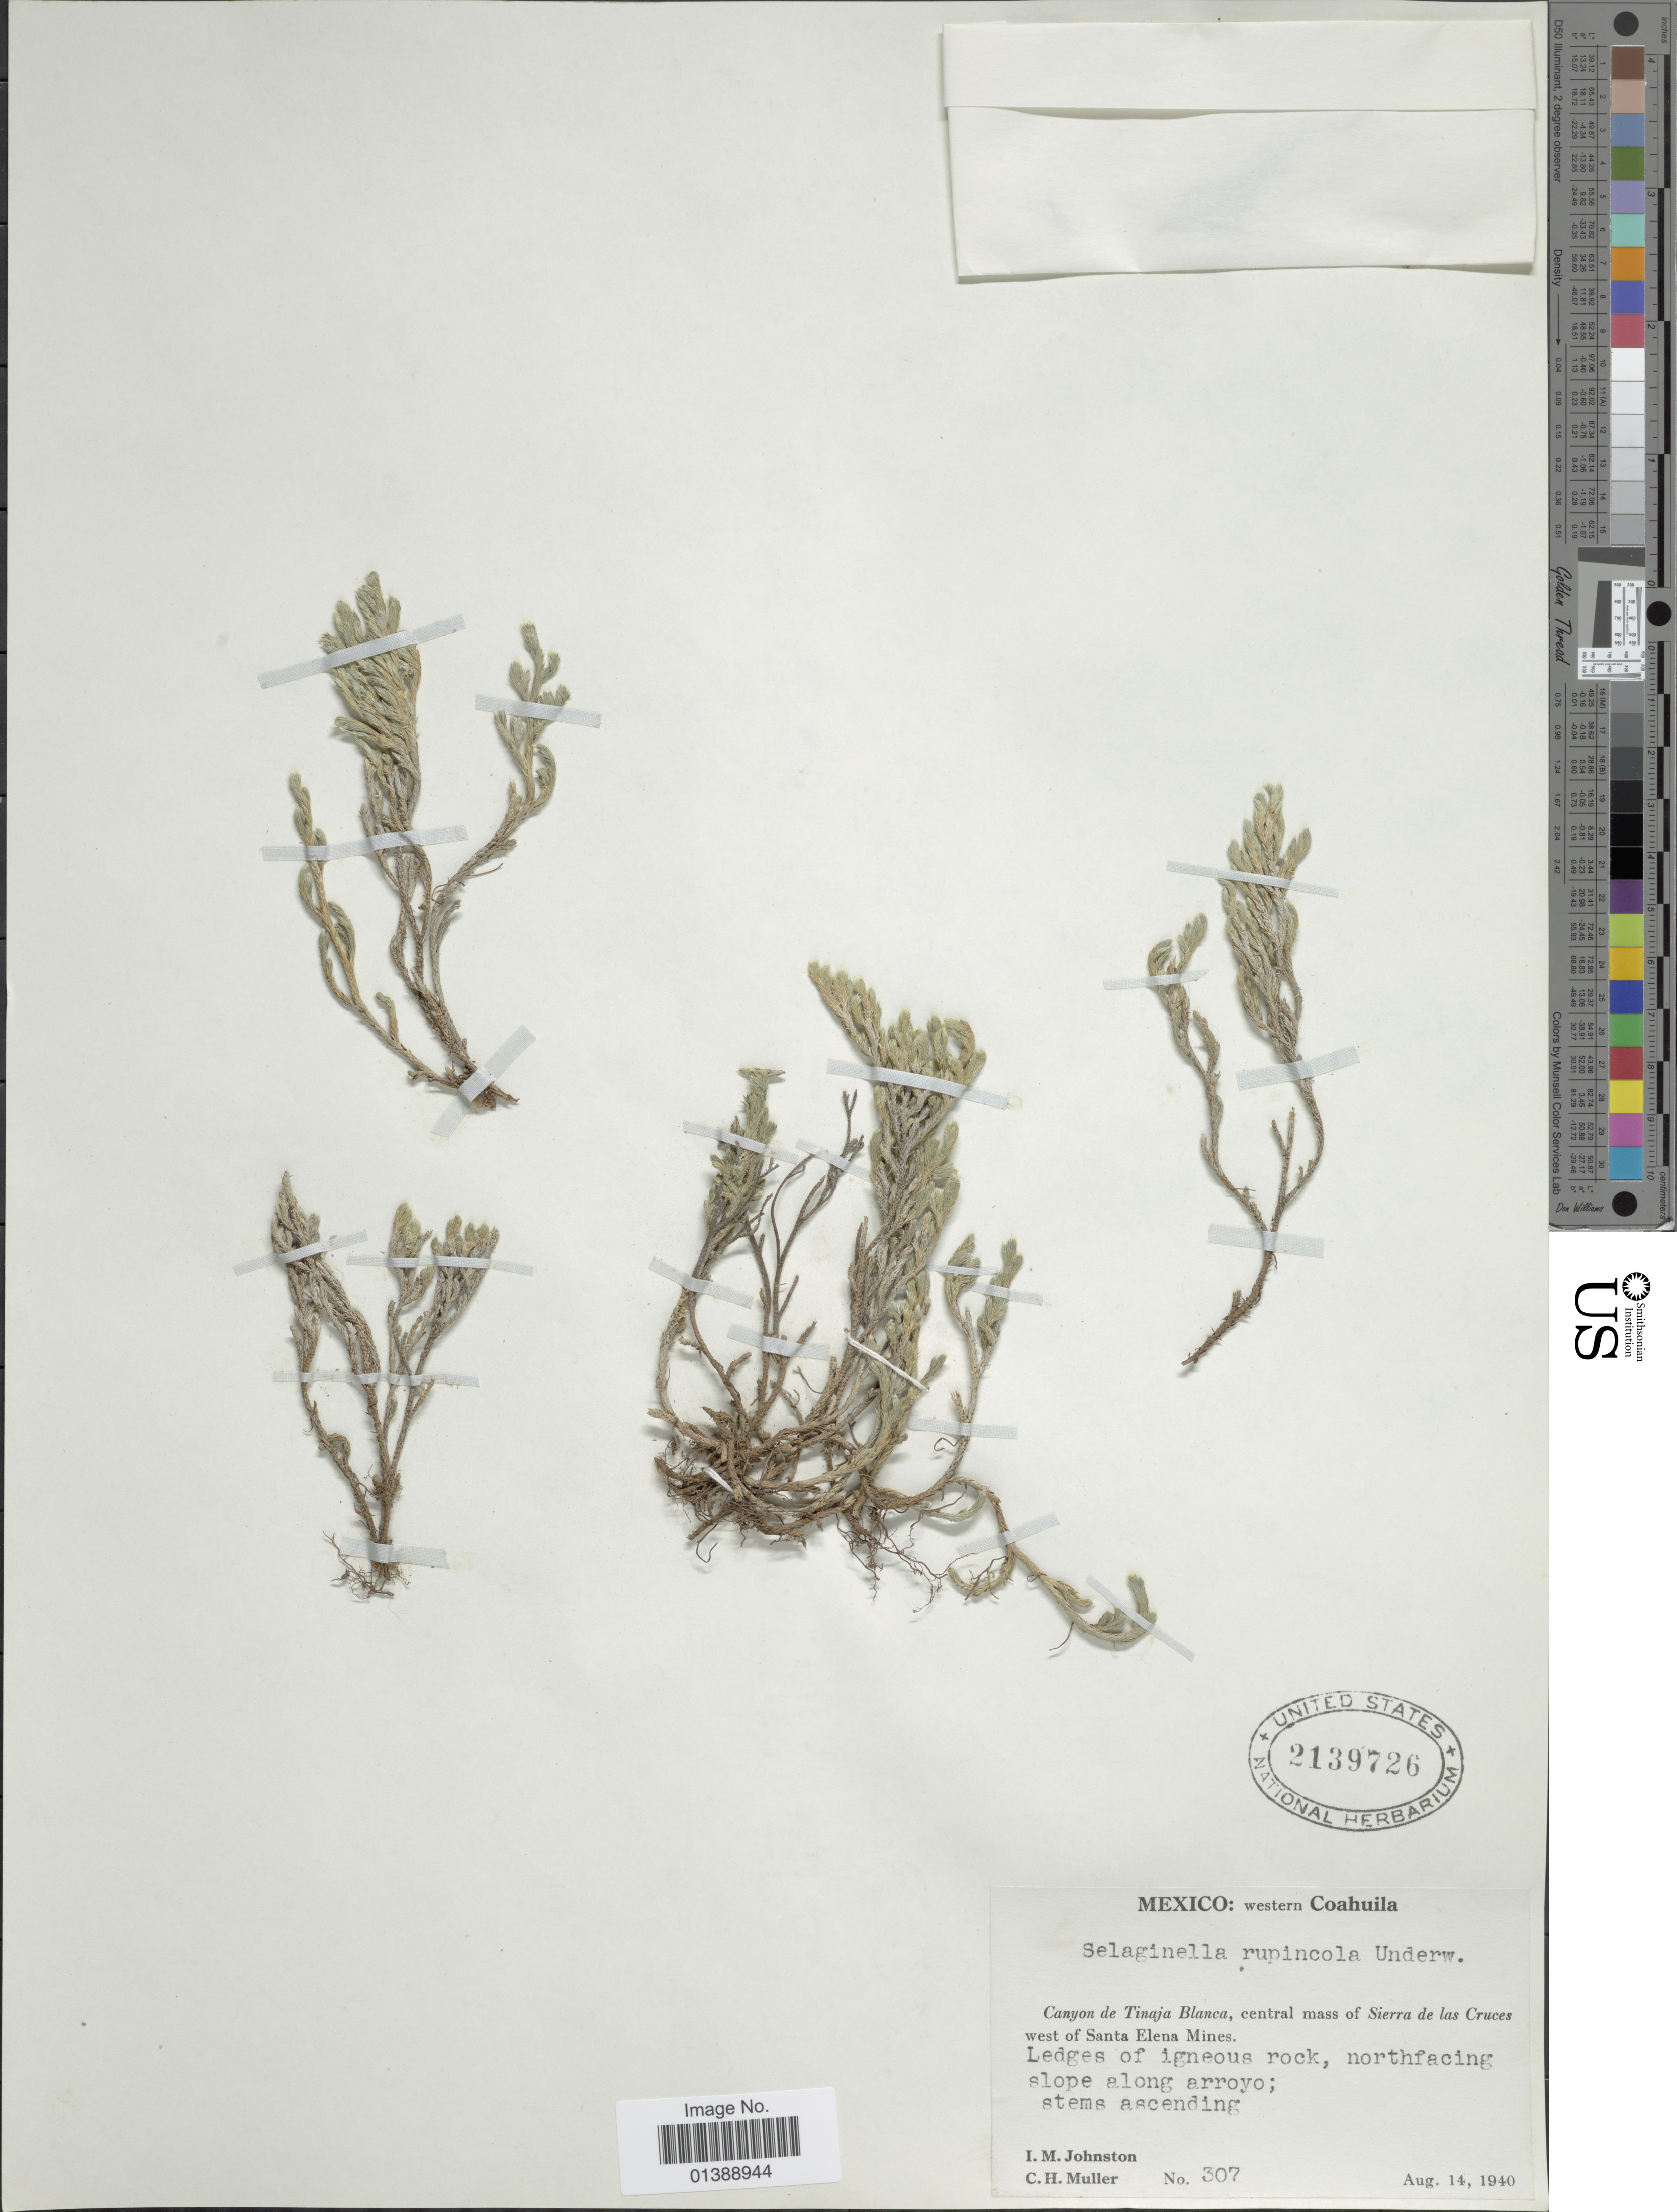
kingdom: Plantae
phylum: Tracheophyta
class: Lycopodiopsida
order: Selaginellales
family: Selaginellaceae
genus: Selaginella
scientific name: Selaginella rupincola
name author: Underw.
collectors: I.M. Johnston & C. H. Müller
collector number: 307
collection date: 1940-08-14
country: Mexico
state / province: Coahuila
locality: Western Coahuilo, Canyon de Tinaja Blanca, central ,ass of Sierra de las Cruces west of Santa Elena Mines, northfacing slope along arroyo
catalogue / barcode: US 2139726